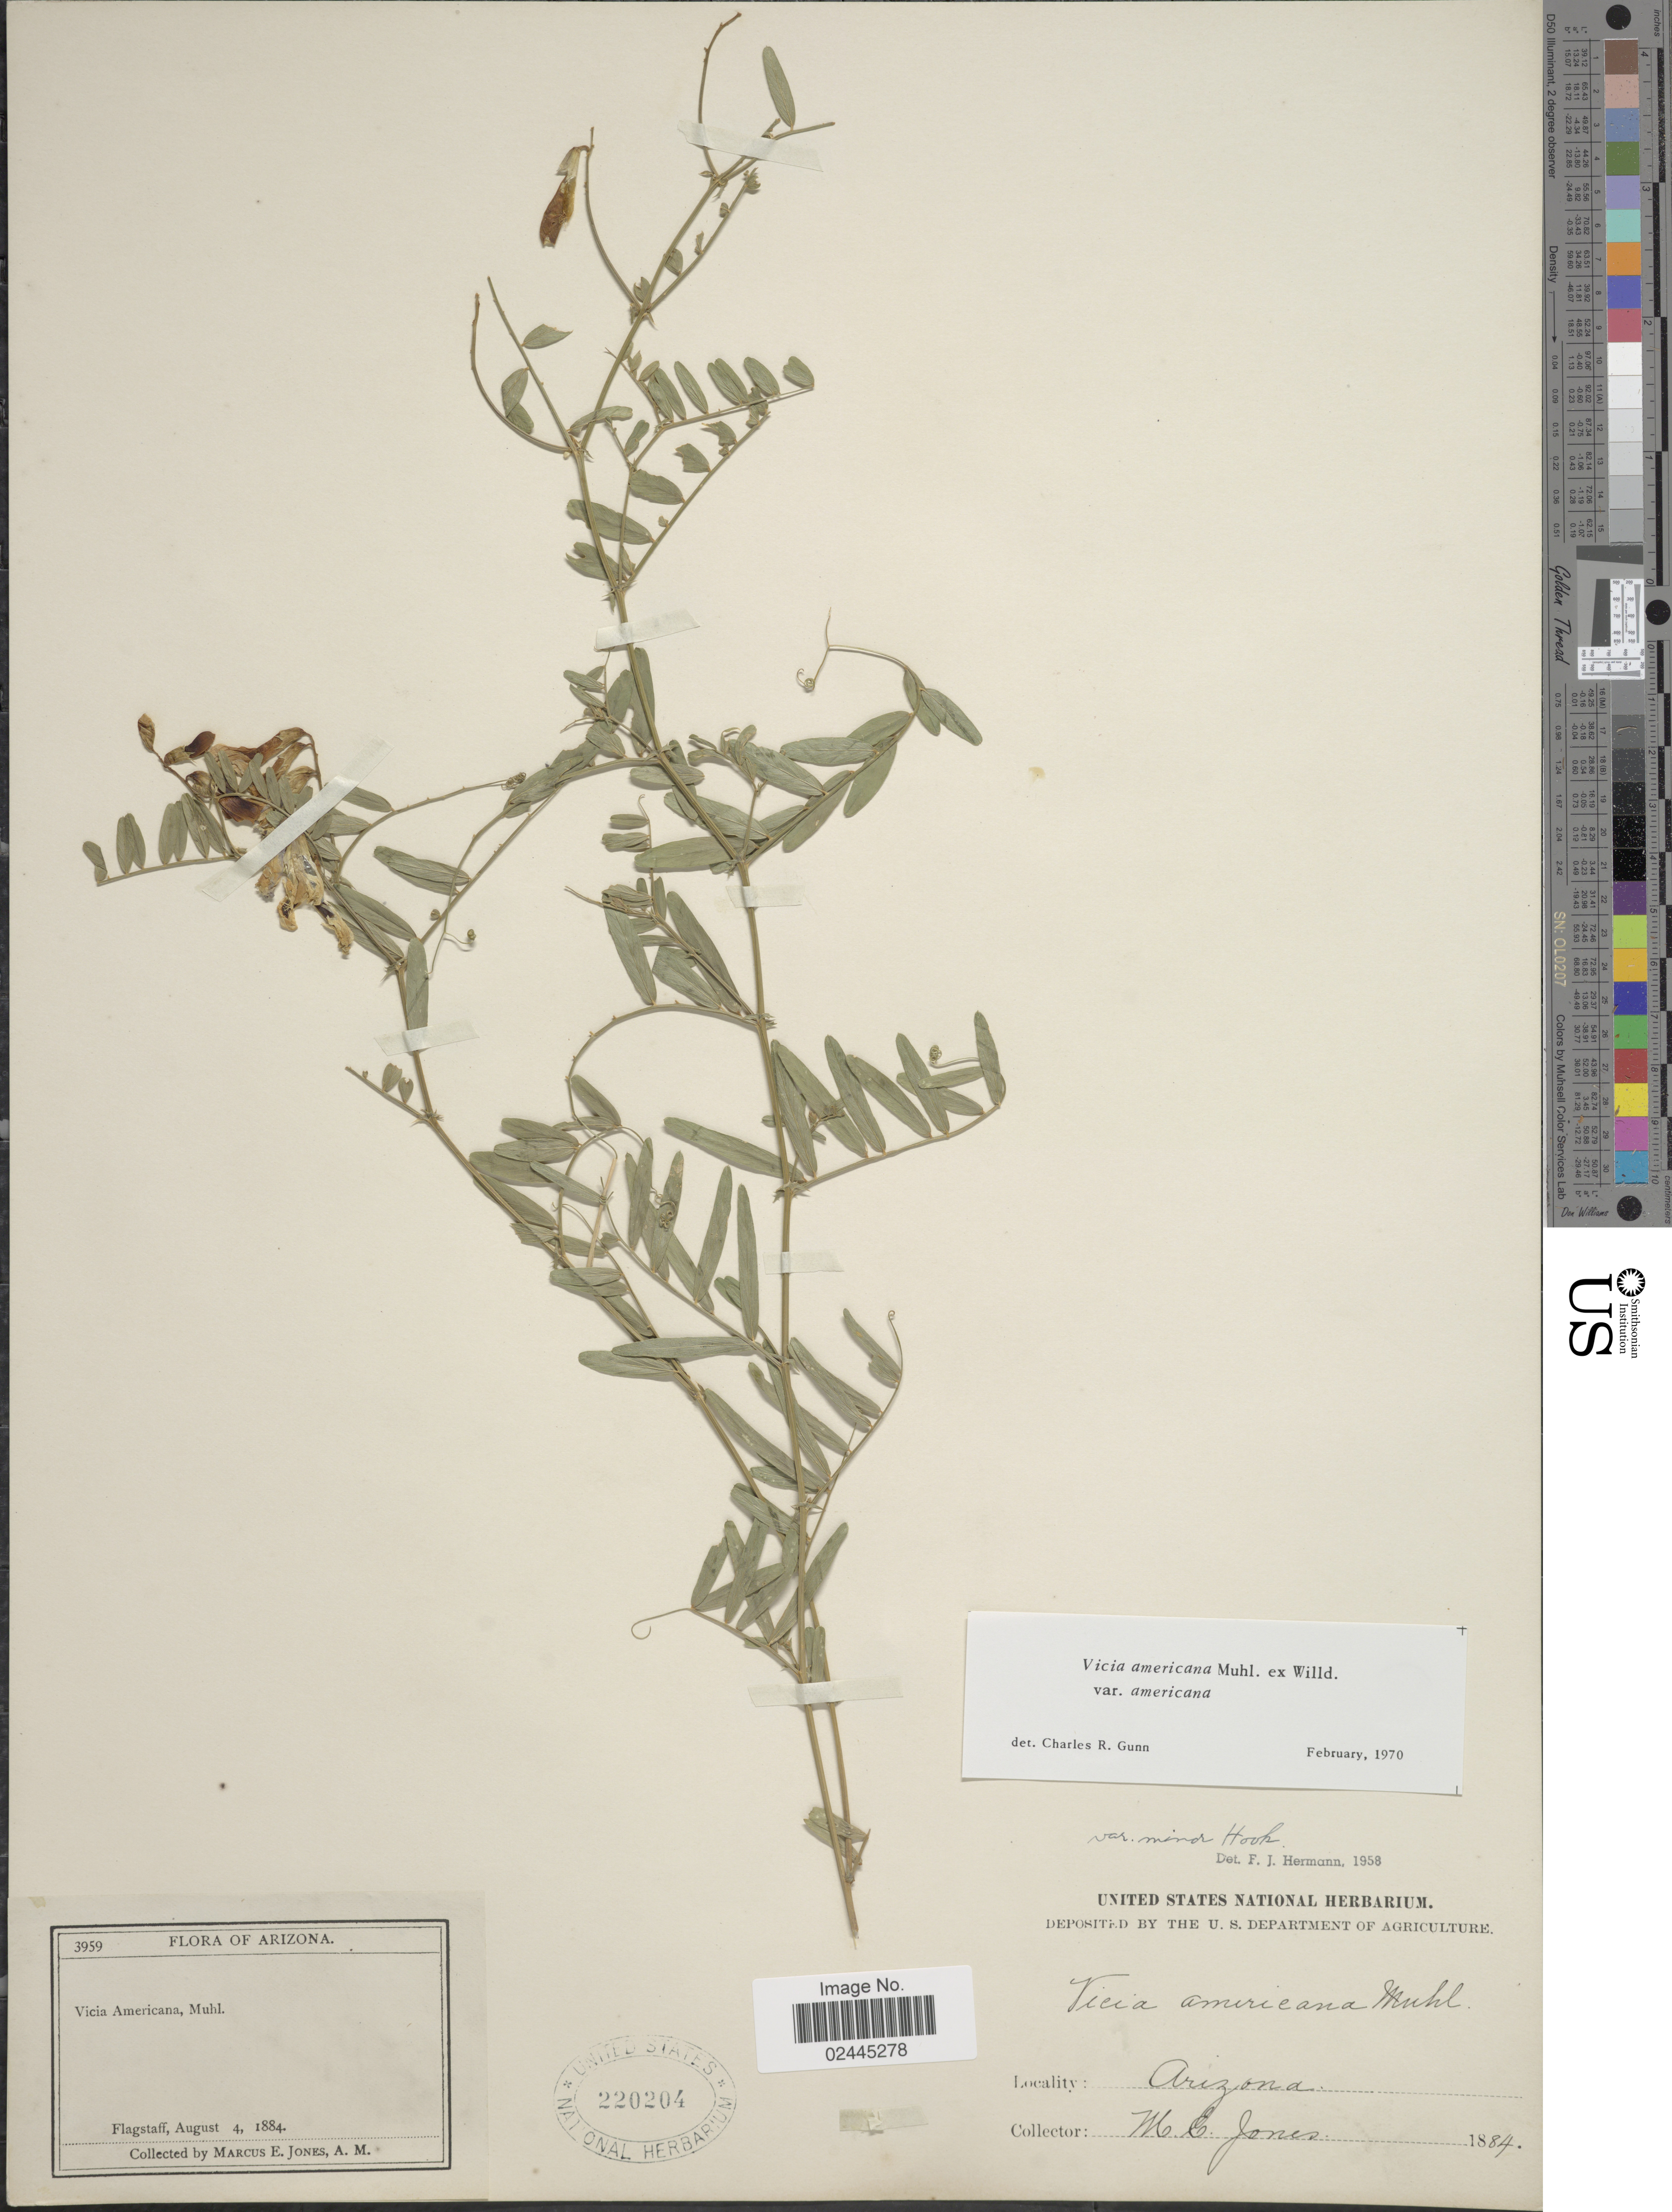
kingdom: Plantae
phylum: Tracheophyta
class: Magnoliopsida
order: Fabales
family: Fabaceae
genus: Vicia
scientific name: Vicia americana var. americana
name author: Muhl. ex Willd.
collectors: M. E. Jones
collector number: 3959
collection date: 1884-08-04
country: United States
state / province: Arizona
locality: Flagstaff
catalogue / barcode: US 220204